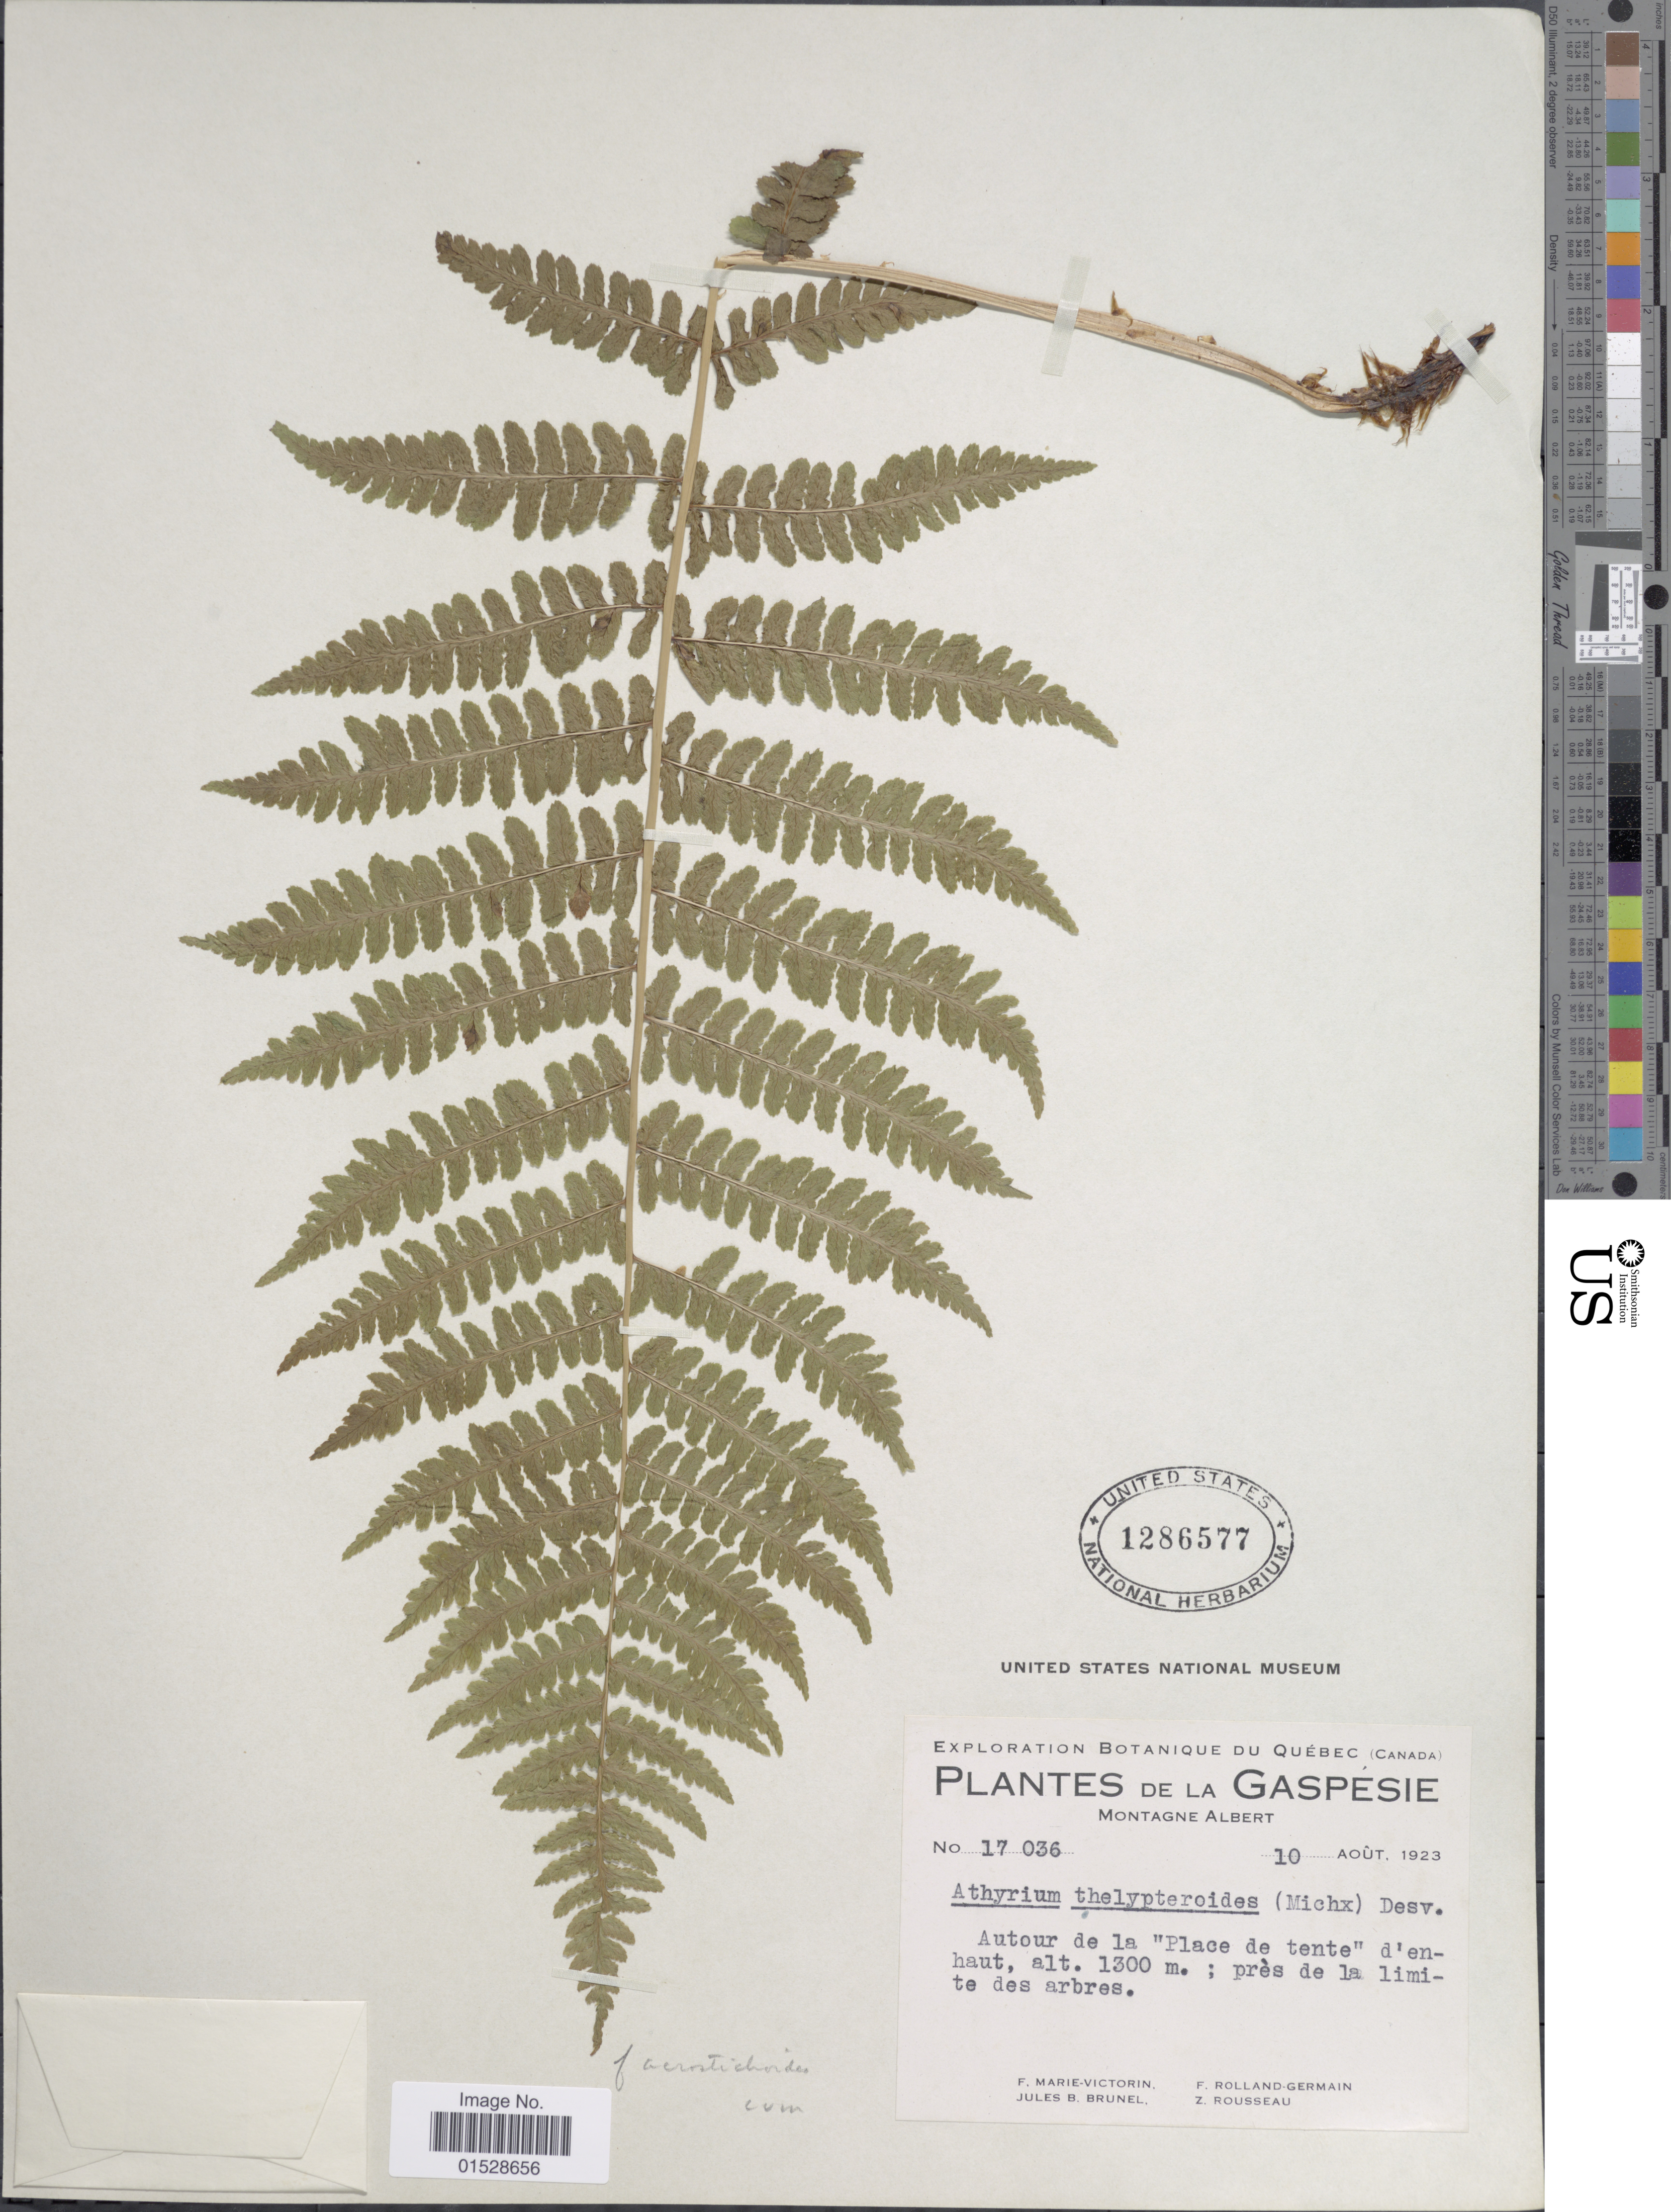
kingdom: Plantae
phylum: Tracheophyta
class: Polypodiopsida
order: Polypodiales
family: Athyriaceae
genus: Deparia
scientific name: Deparia acrostichoides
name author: (Sw.) M. Kato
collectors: F. Marie-Victorin, J. Brunel, Rolland-Germain & Z. Rousseau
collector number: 17036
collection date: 1923-08-10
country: Canada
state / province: Quebec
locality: Gaspesie, Montagne Albert, autour de la Place de tente d'enhaut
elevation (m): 1300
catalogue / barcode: US 1286577